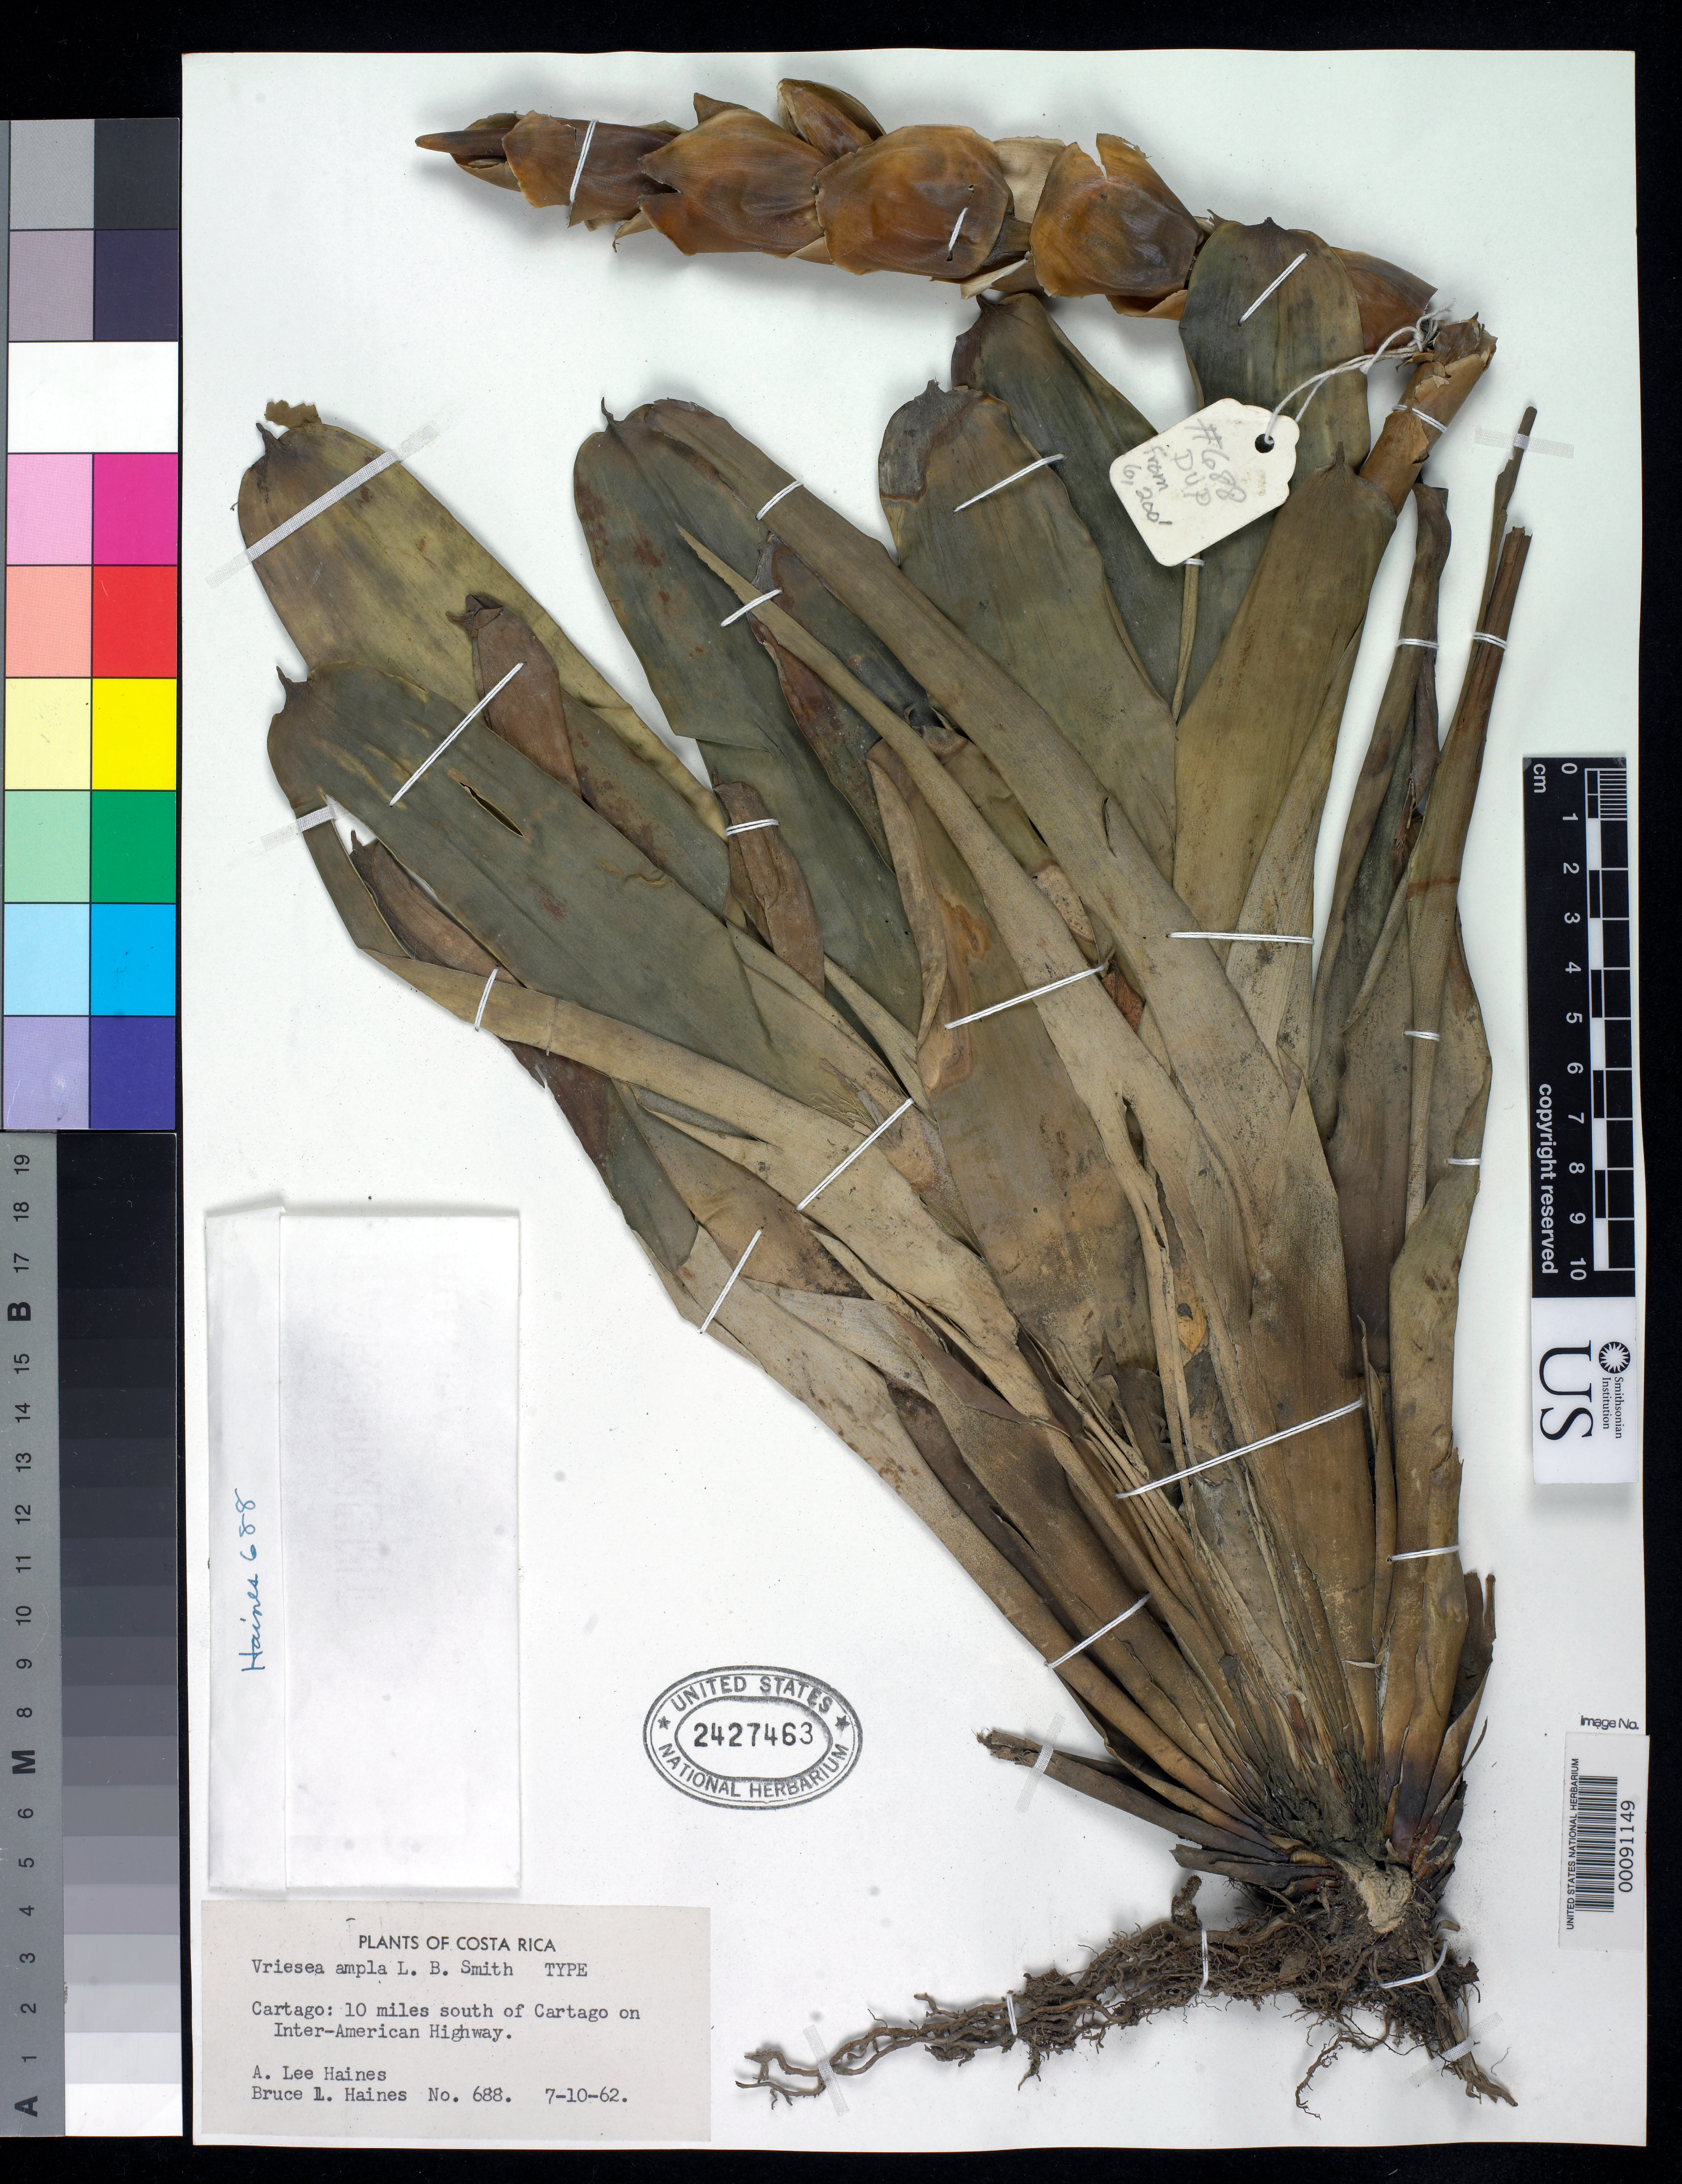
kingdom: Plantae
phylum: Tracheophyta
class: Liliopsida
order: Poales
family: Bromeliaceae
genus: Vriesea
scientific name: Vriesea ampla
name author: L.B. Sm.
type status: Holotype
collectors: A. L. Haines & B. L. Haines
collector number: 688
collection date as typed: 10 Jul 1962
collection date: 1962-07-10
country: Costa Rica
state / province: Cartago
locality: Talamanca Mountains, S of Cartago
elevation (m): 1830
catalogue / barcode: US 2427463